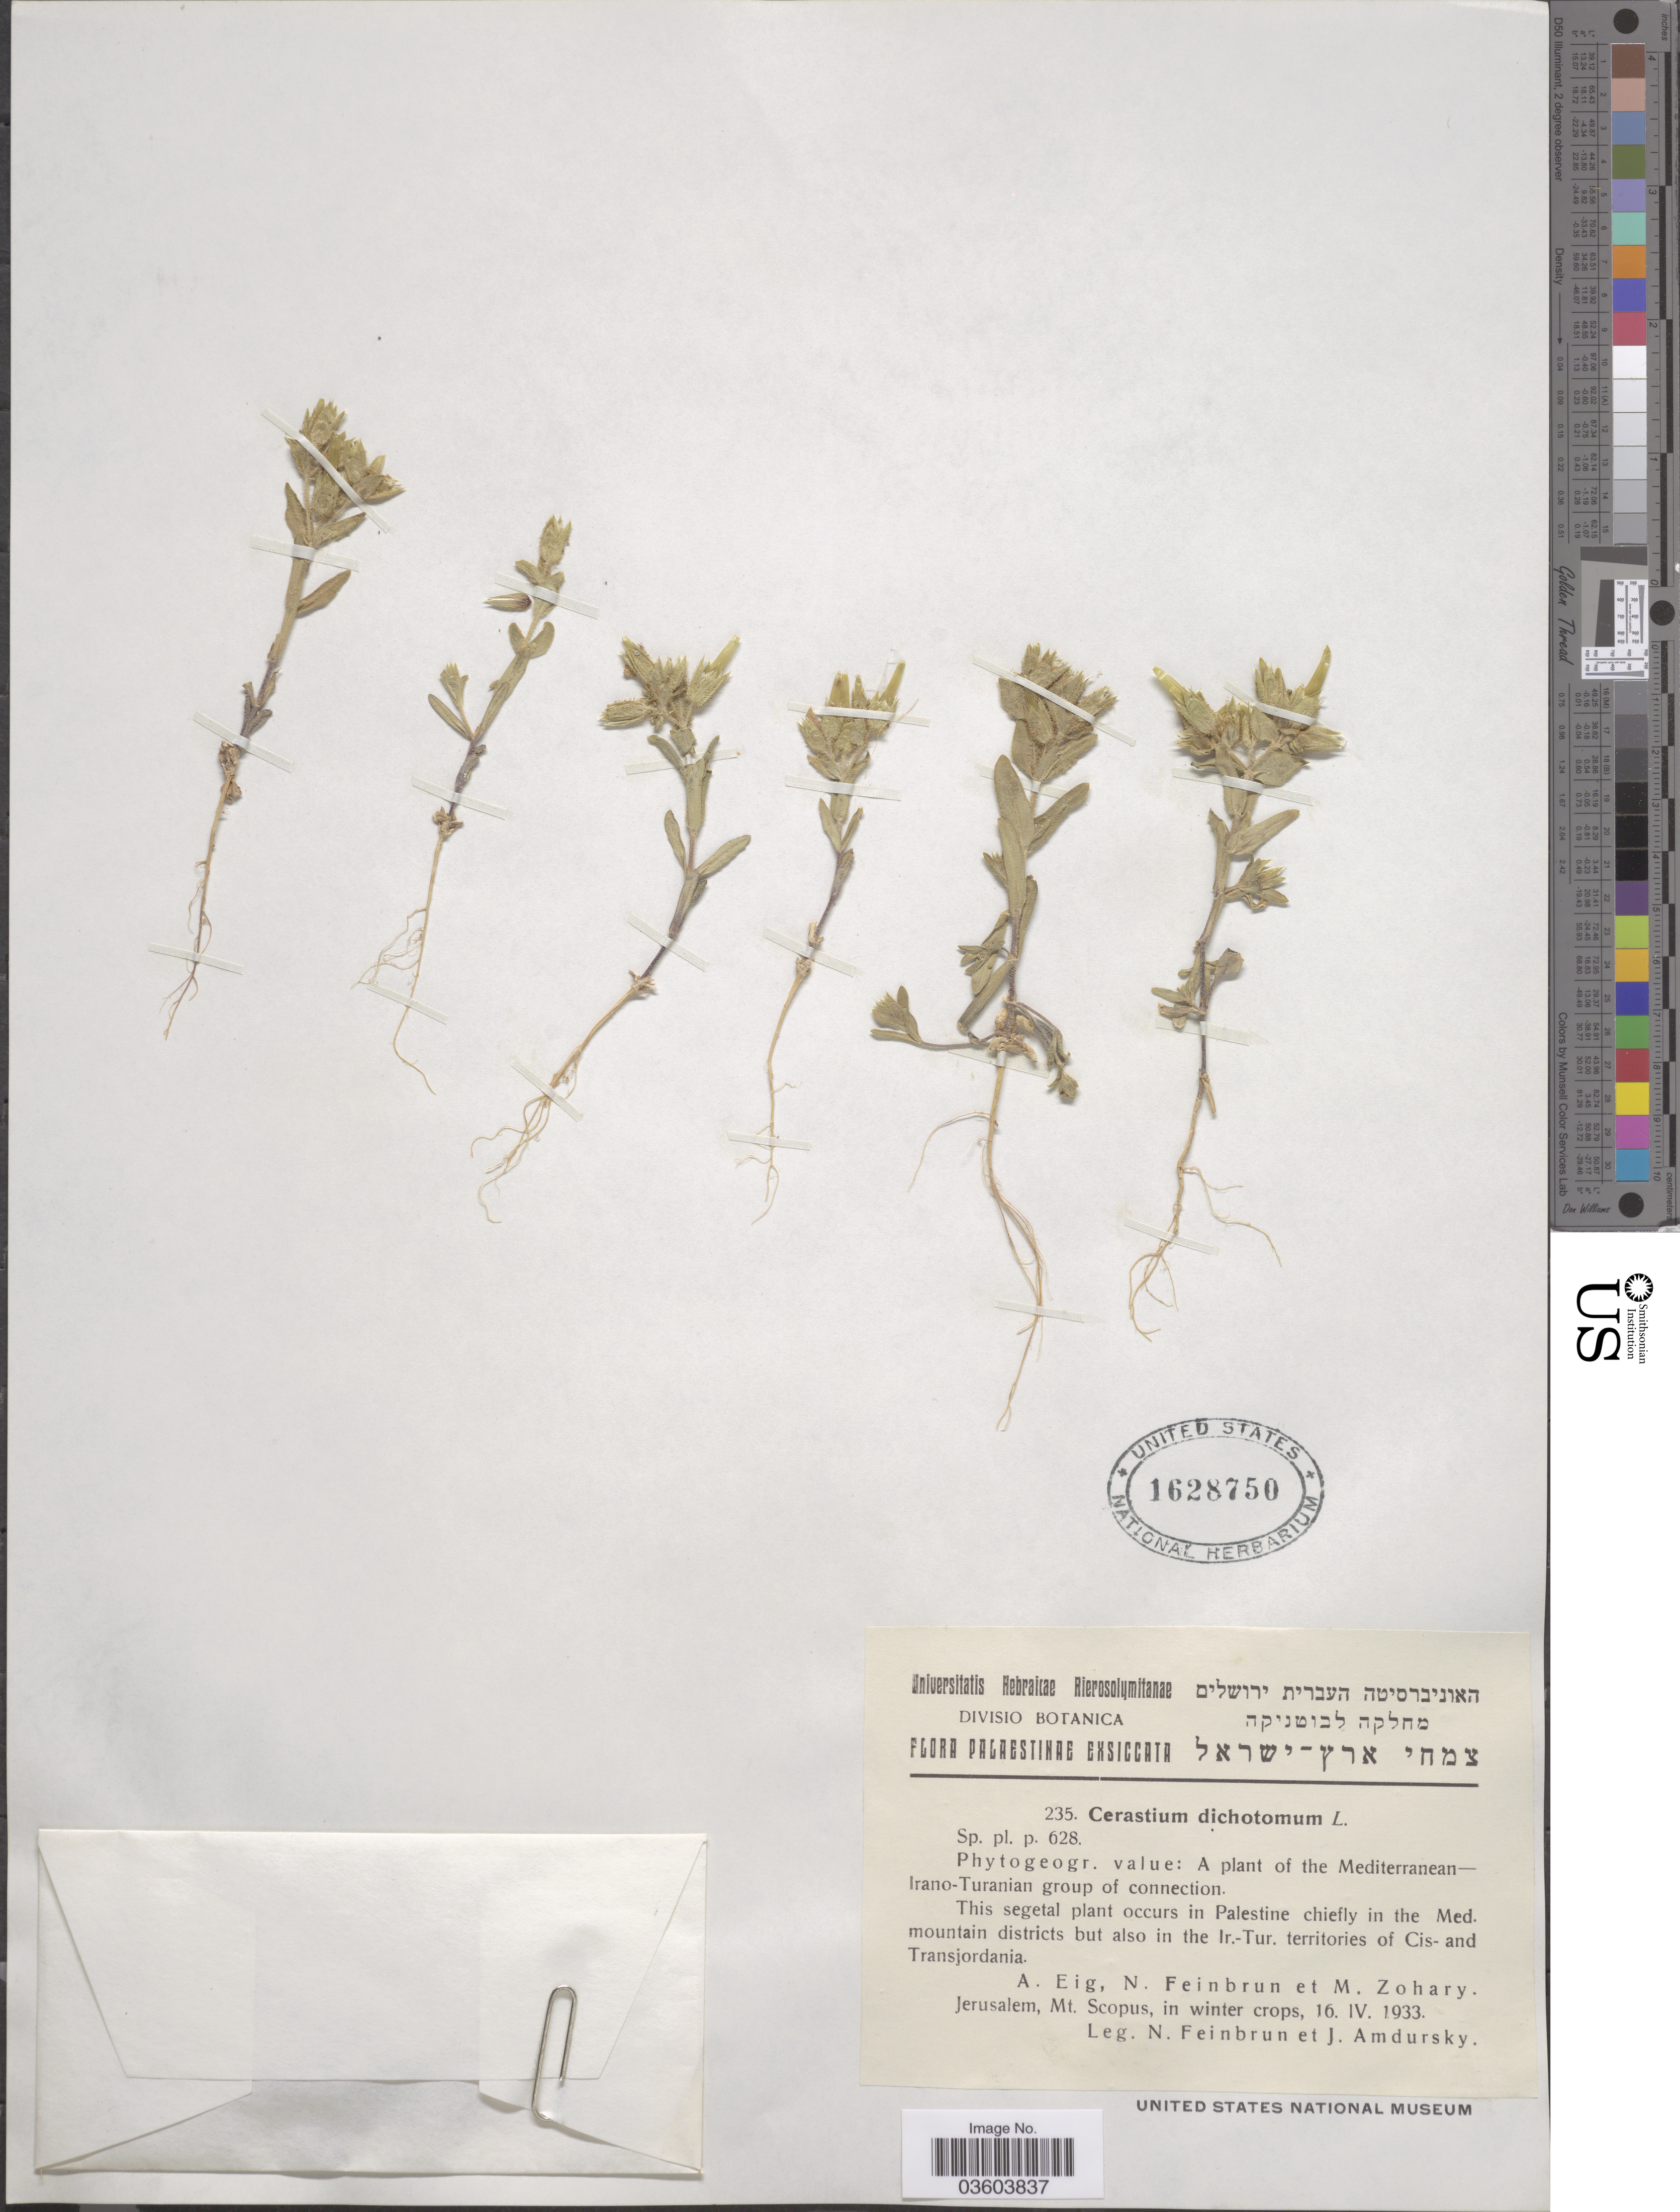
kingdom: Plantae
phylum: Tracheophyta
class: Magnoliopsida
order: Caryophyllales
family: Caryophyllaceae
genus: Cerastium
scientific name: Cerastium dichotomum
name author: L.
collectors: N. Feinbrun & I. Amdursky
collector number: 235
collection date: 1933-04-16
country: Israel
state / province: Jerusalem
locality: Palaestinae. This segetal plant occurs in Palestine chiefly in the Med. mountain district but also in the Ir.-Tur. territories of Cis- and Transjordania. [unsure placement] Mt. Scopus, in winter crops.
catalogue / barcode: US 1628750